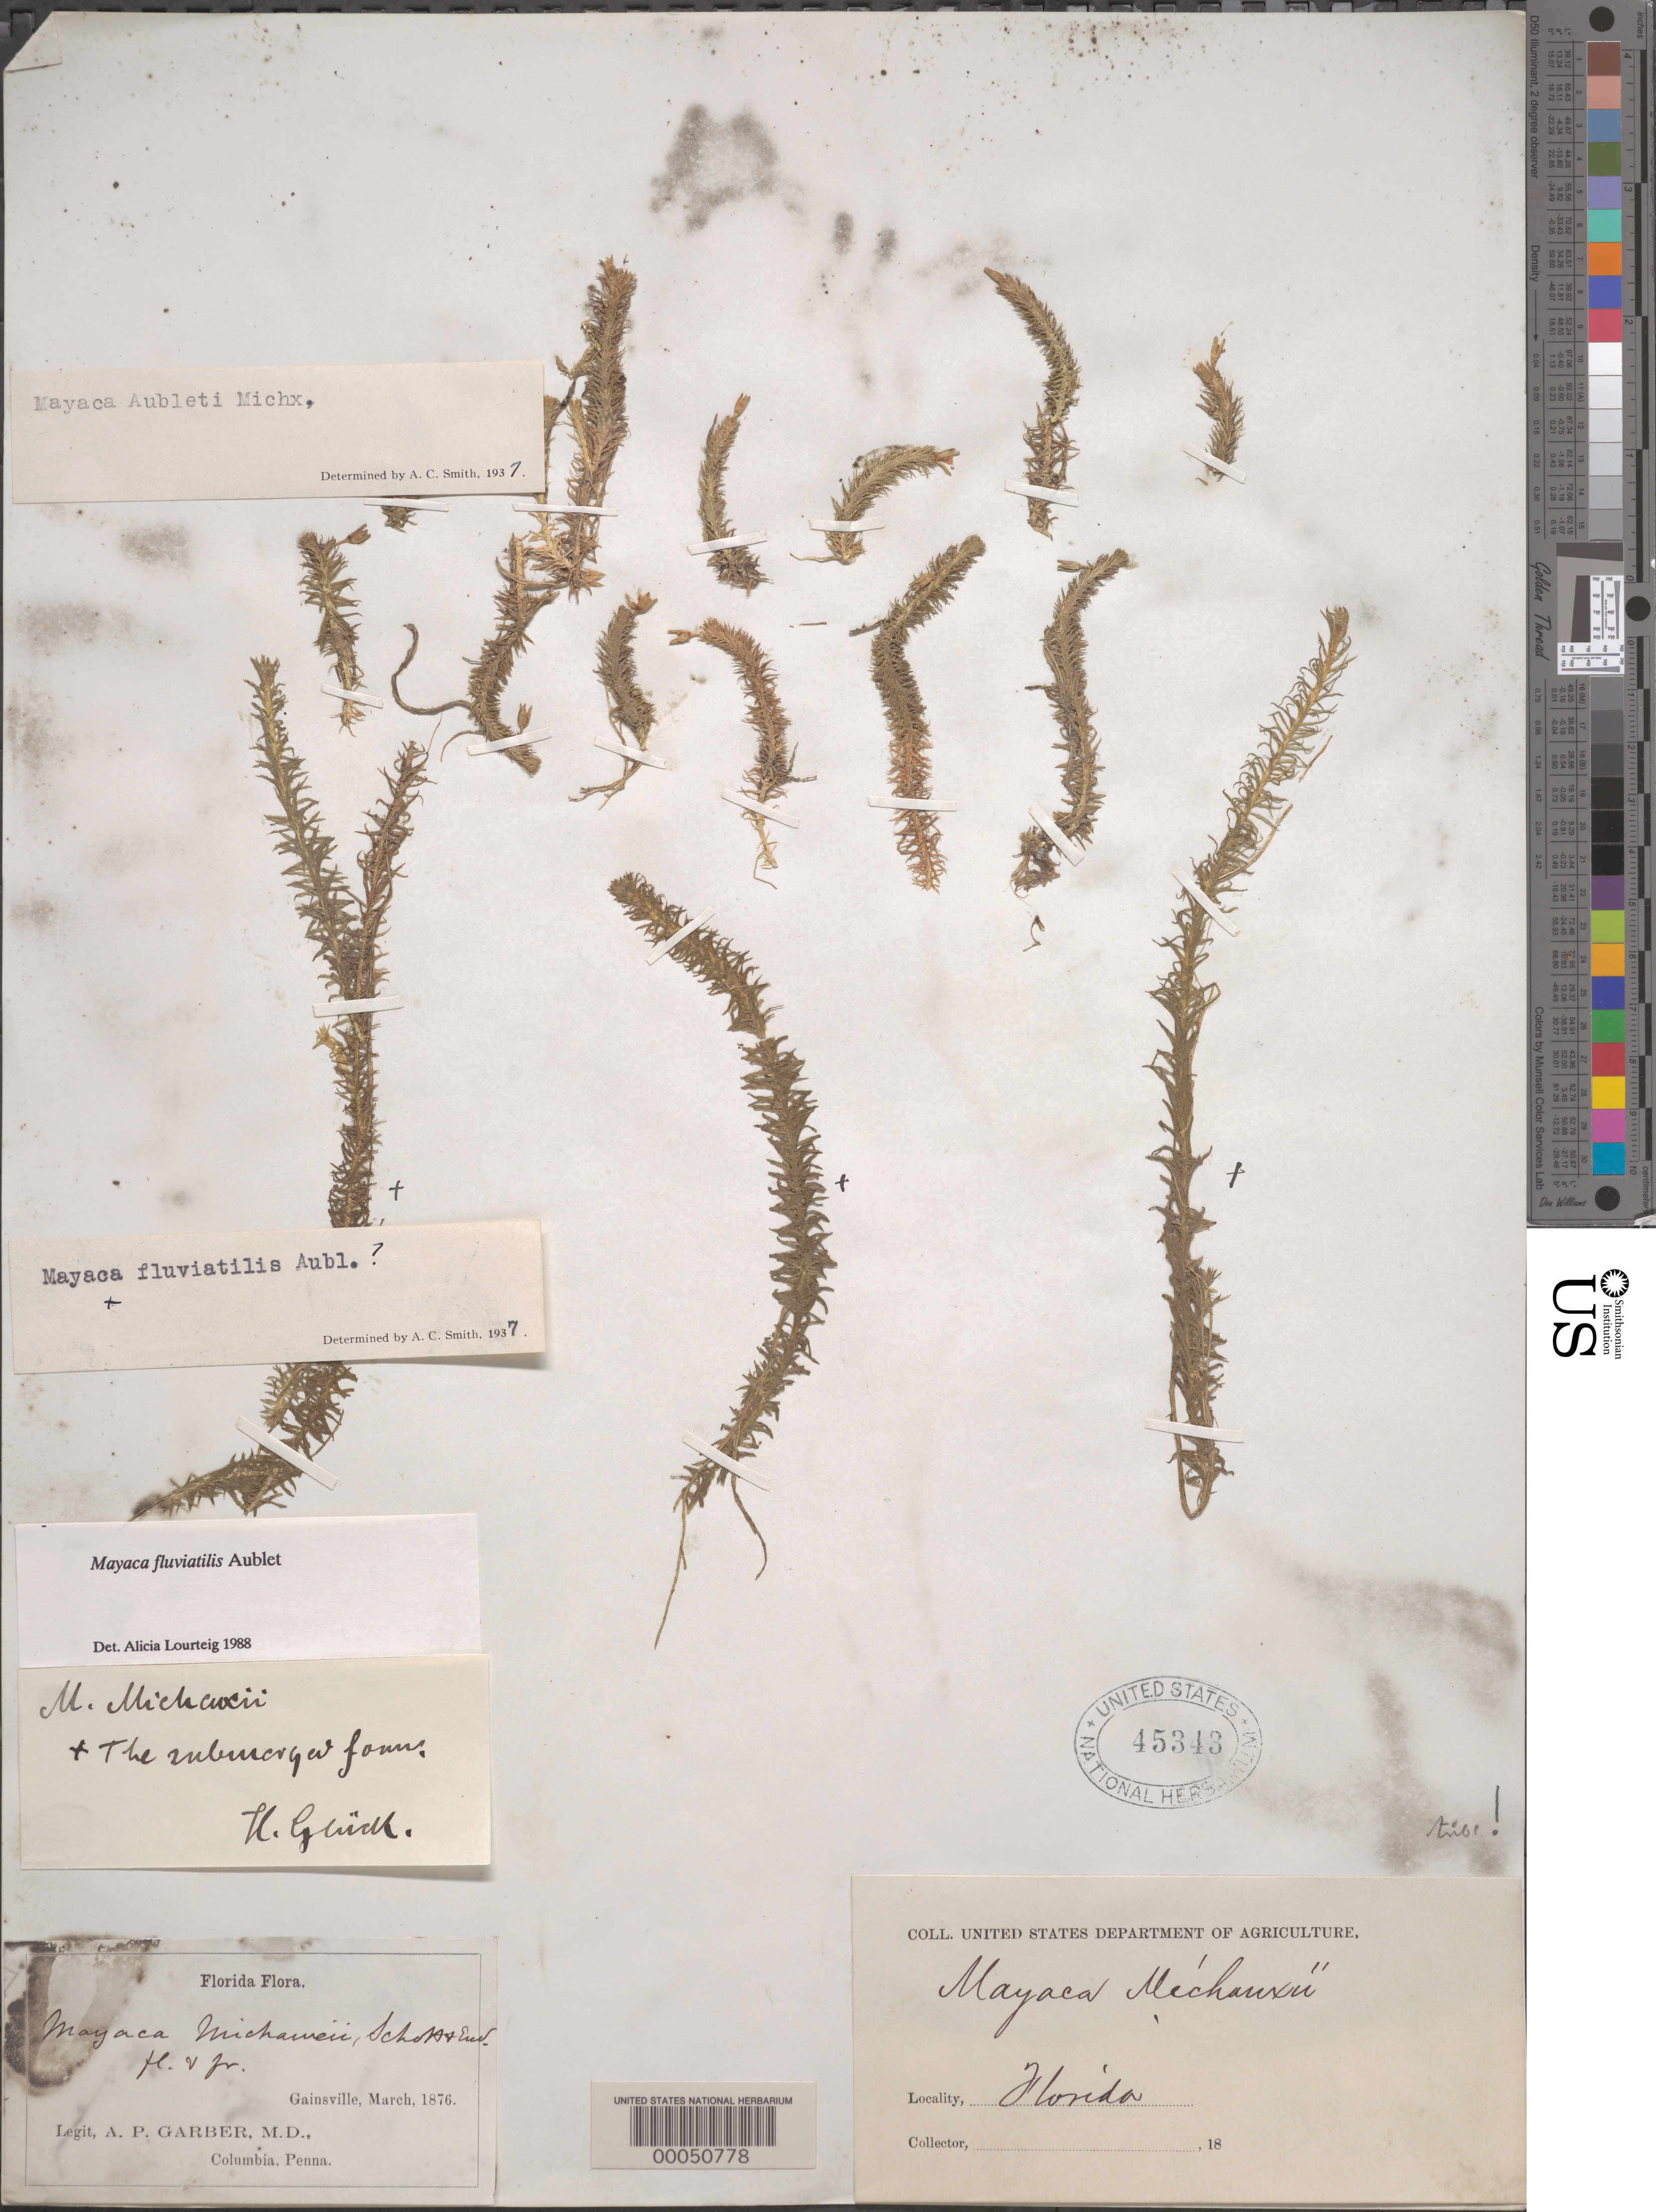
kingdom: Plantae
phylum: Tracheophyta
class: Liliopsida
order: Poales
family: Mayacaceae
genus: Mayaca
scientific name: Mayaca fluviatilis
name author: Aubl.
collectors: A. P. Garber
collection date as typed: Mar 1876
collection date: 1876-03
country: United States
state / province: Florida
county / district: Alachua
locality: Gainsville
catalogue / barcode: US 45343